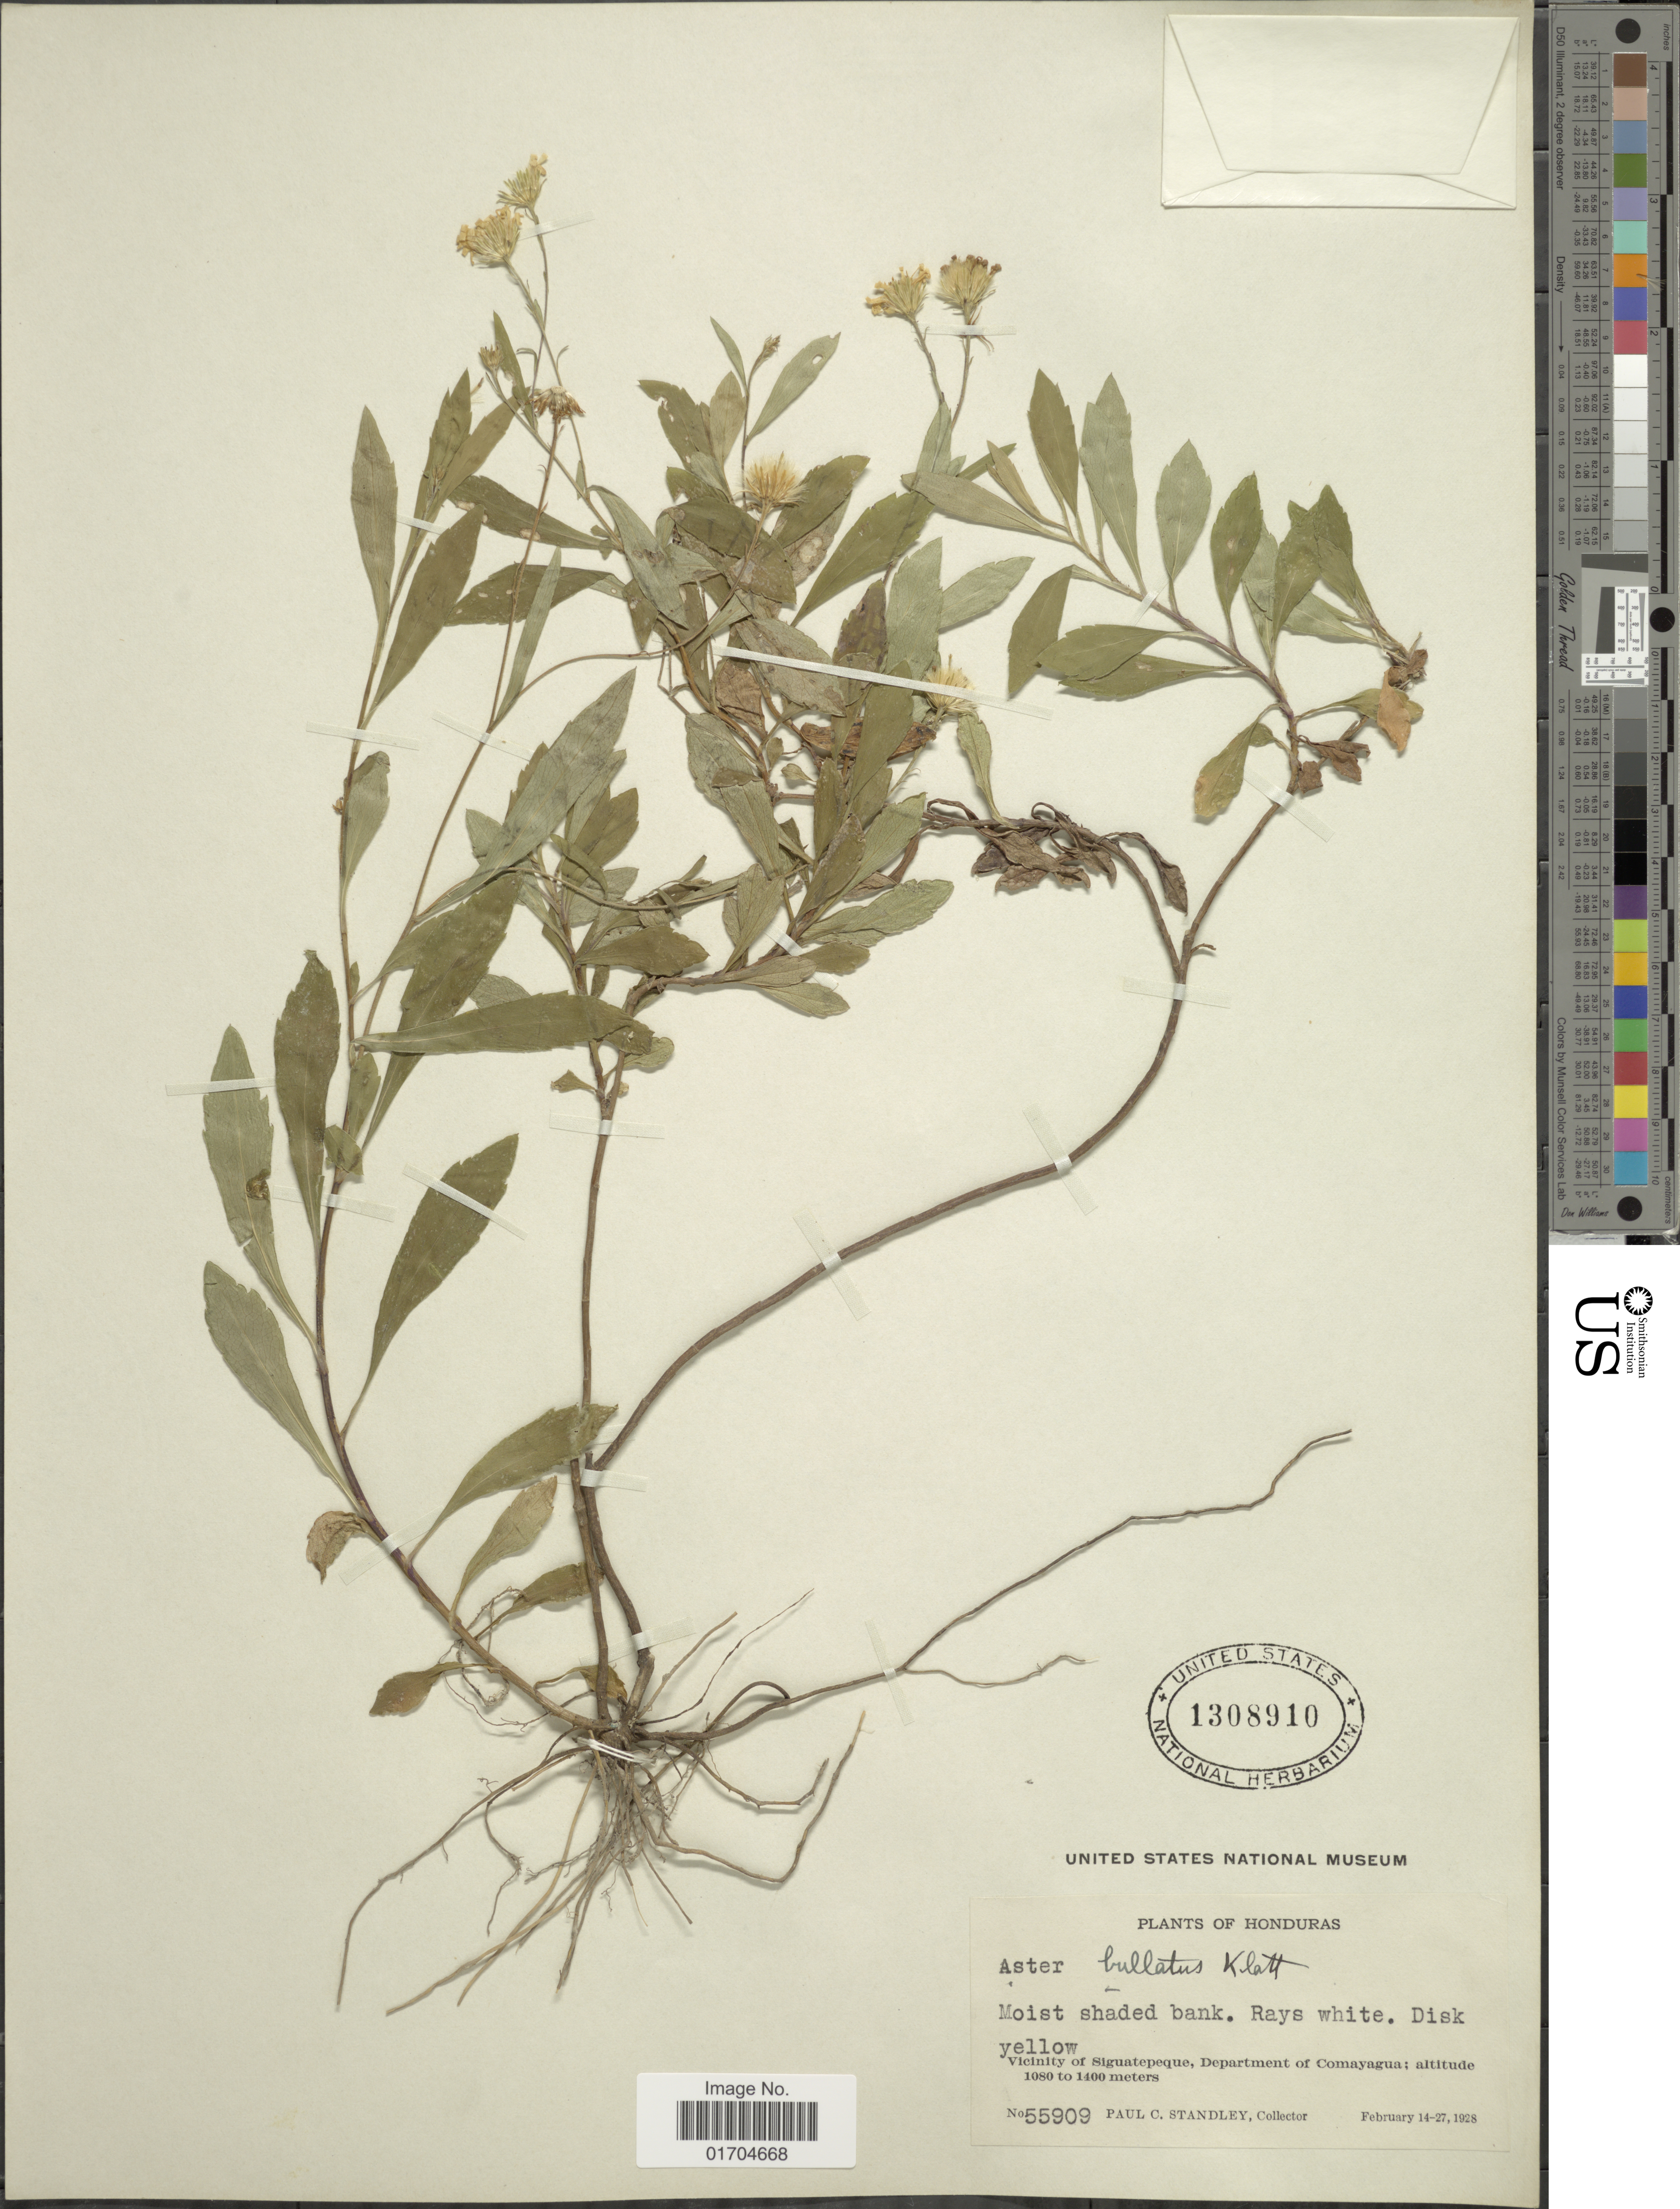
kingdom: Plantae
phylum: Tracheophyta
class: Magnoliopsida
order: Asterales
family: Asteraceae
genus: Symphyotrichum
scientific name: Symphyotrichum bullatum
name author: (Klatt) G.L. Nesom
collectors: P. C. Standley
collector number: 55909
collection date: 1928-02-14/1928-02-27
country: Honduras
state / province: Comayagua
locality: Vicinity of Siguatepeque, Department of Comayagua.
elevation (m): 1080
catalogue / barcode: US 1308910